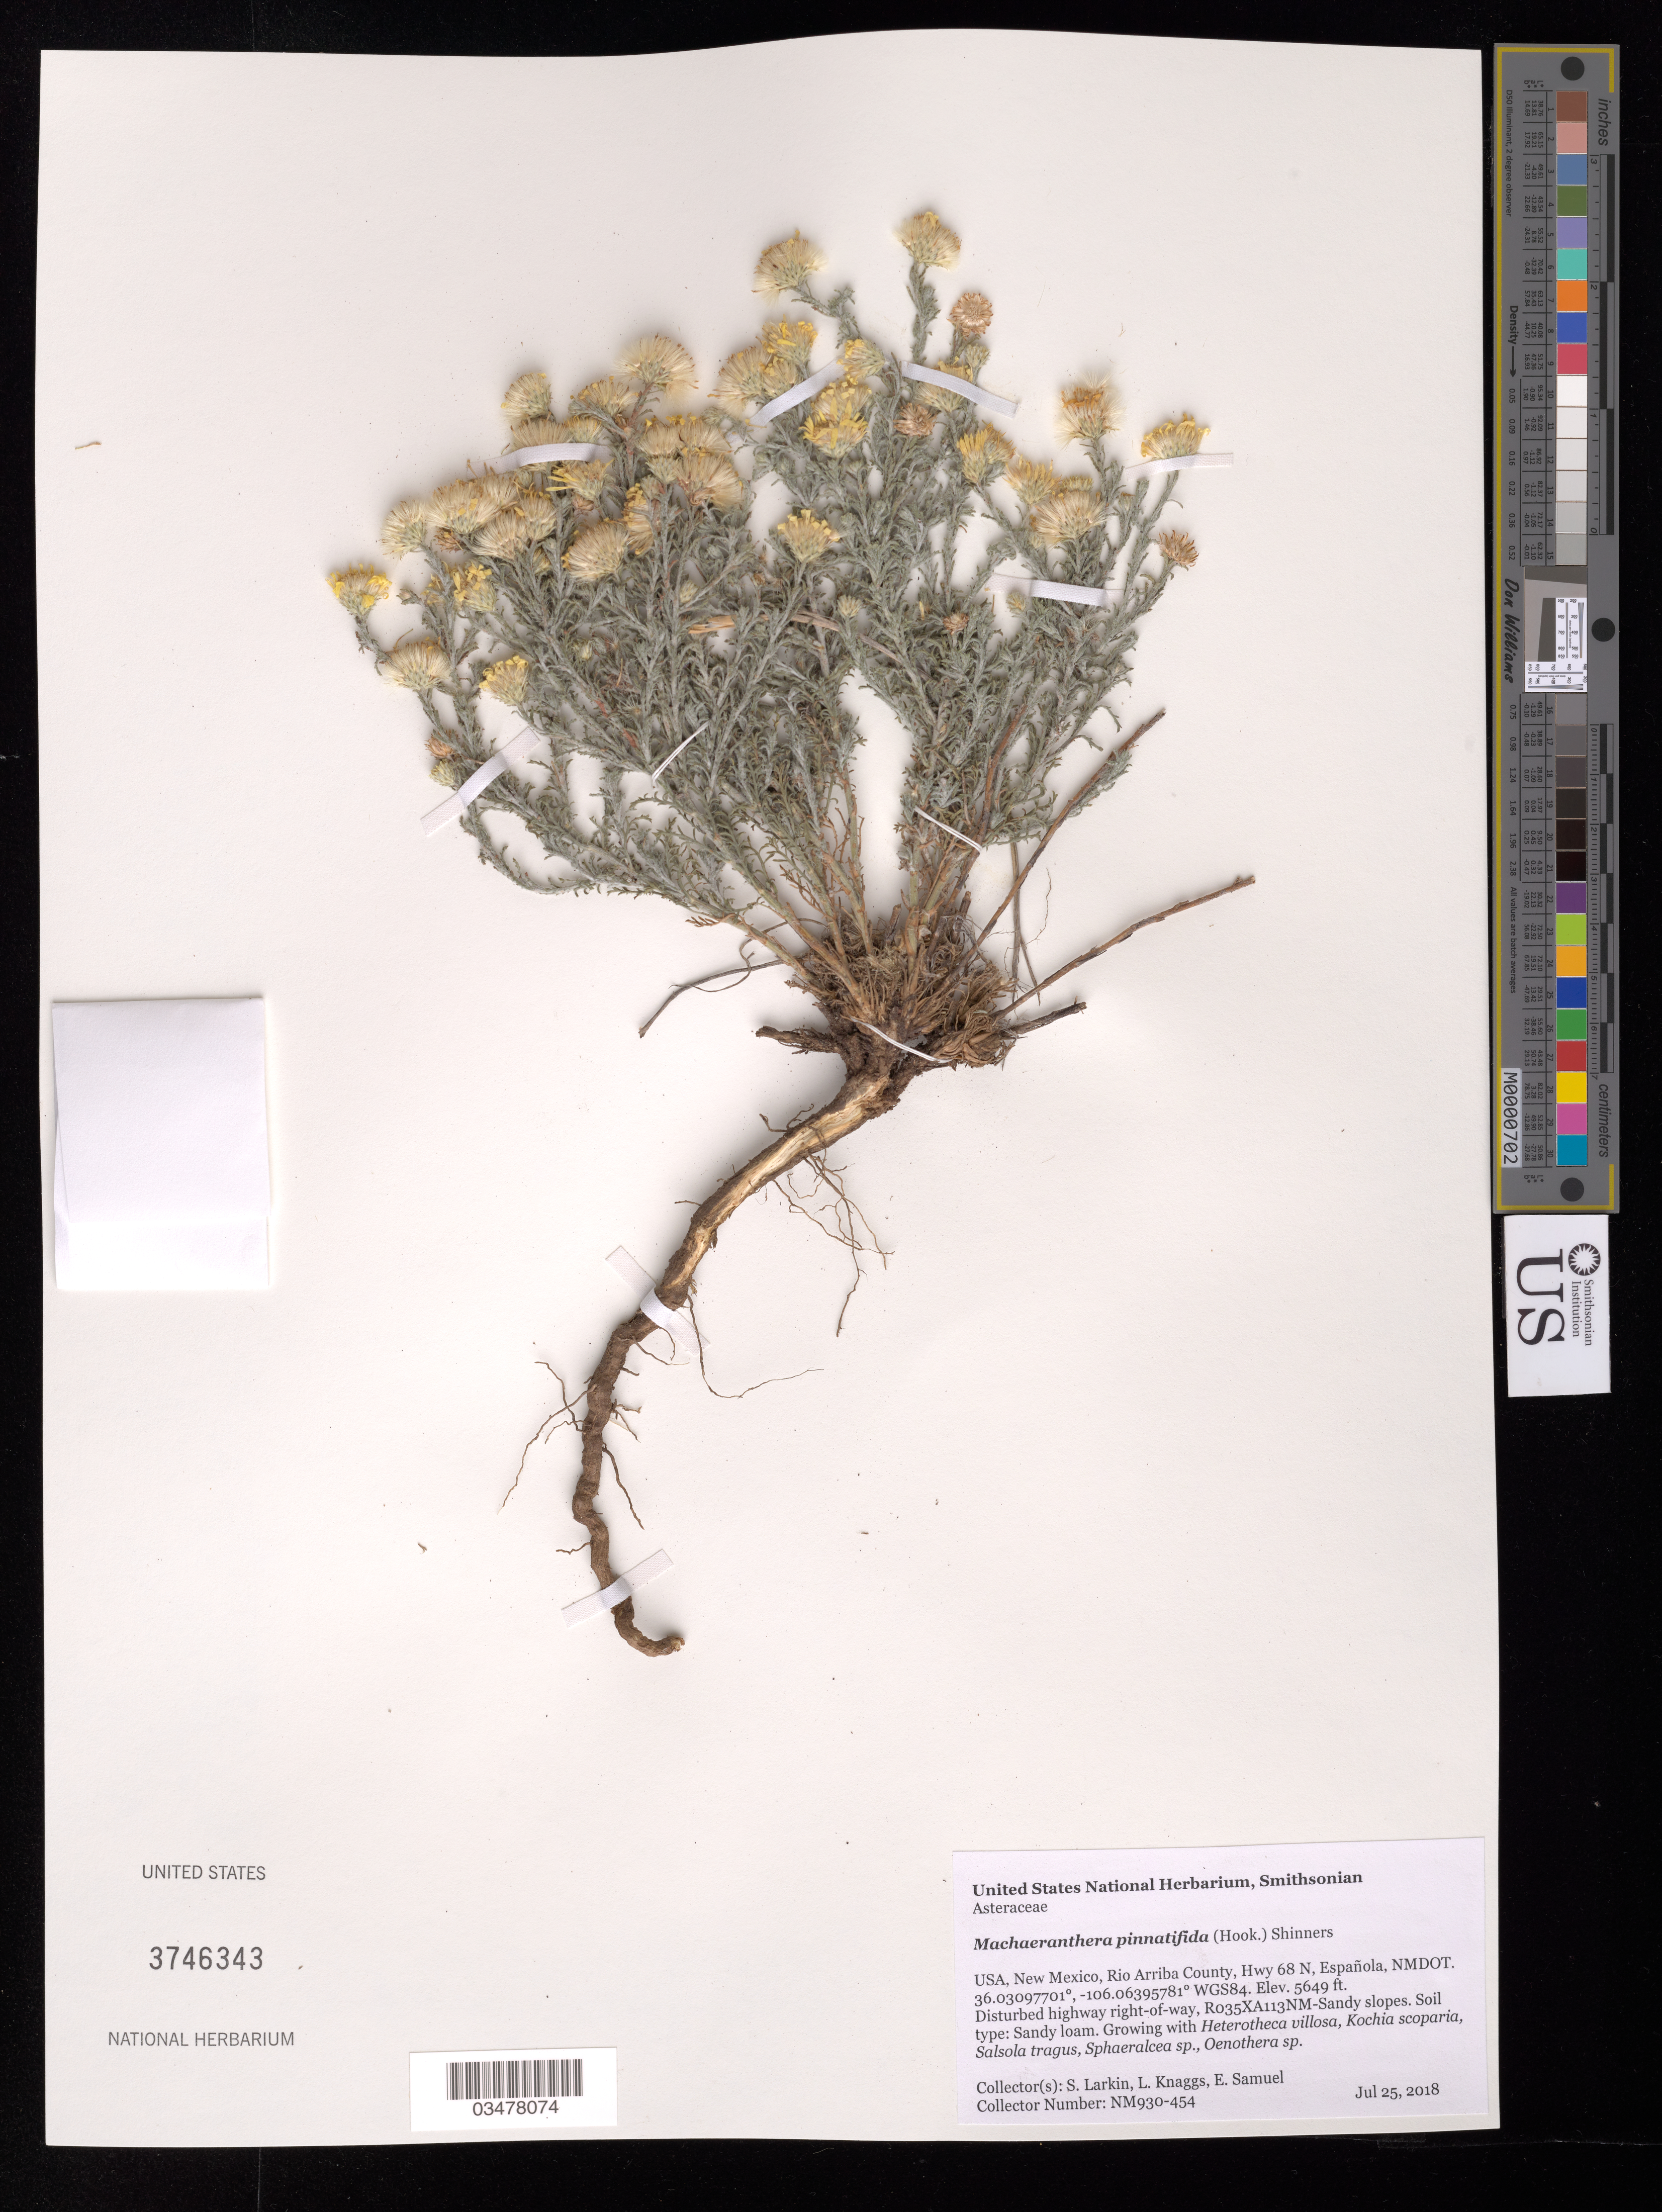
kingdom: Plantae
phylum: Tracheophyta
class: Magnoliopsida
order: Asterales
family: Asteraceae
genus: Machaeranthera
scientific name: Machaeranthera pinnatifida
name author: (Hook.) Shinners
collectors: S. Larkin, L. Knaggs & E. Samuel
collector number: NM930-454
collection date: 2018-07-25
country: United States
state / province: New Mexico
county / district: Rio Arriba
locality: Espanola, Hwy 68 N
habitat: R035XA113NM - Sandy slopes. Sandy loam. With Kochia scoparia, Salsola tragus, Oenothera sp., ect.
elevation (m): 1722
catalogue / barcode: US 3746343